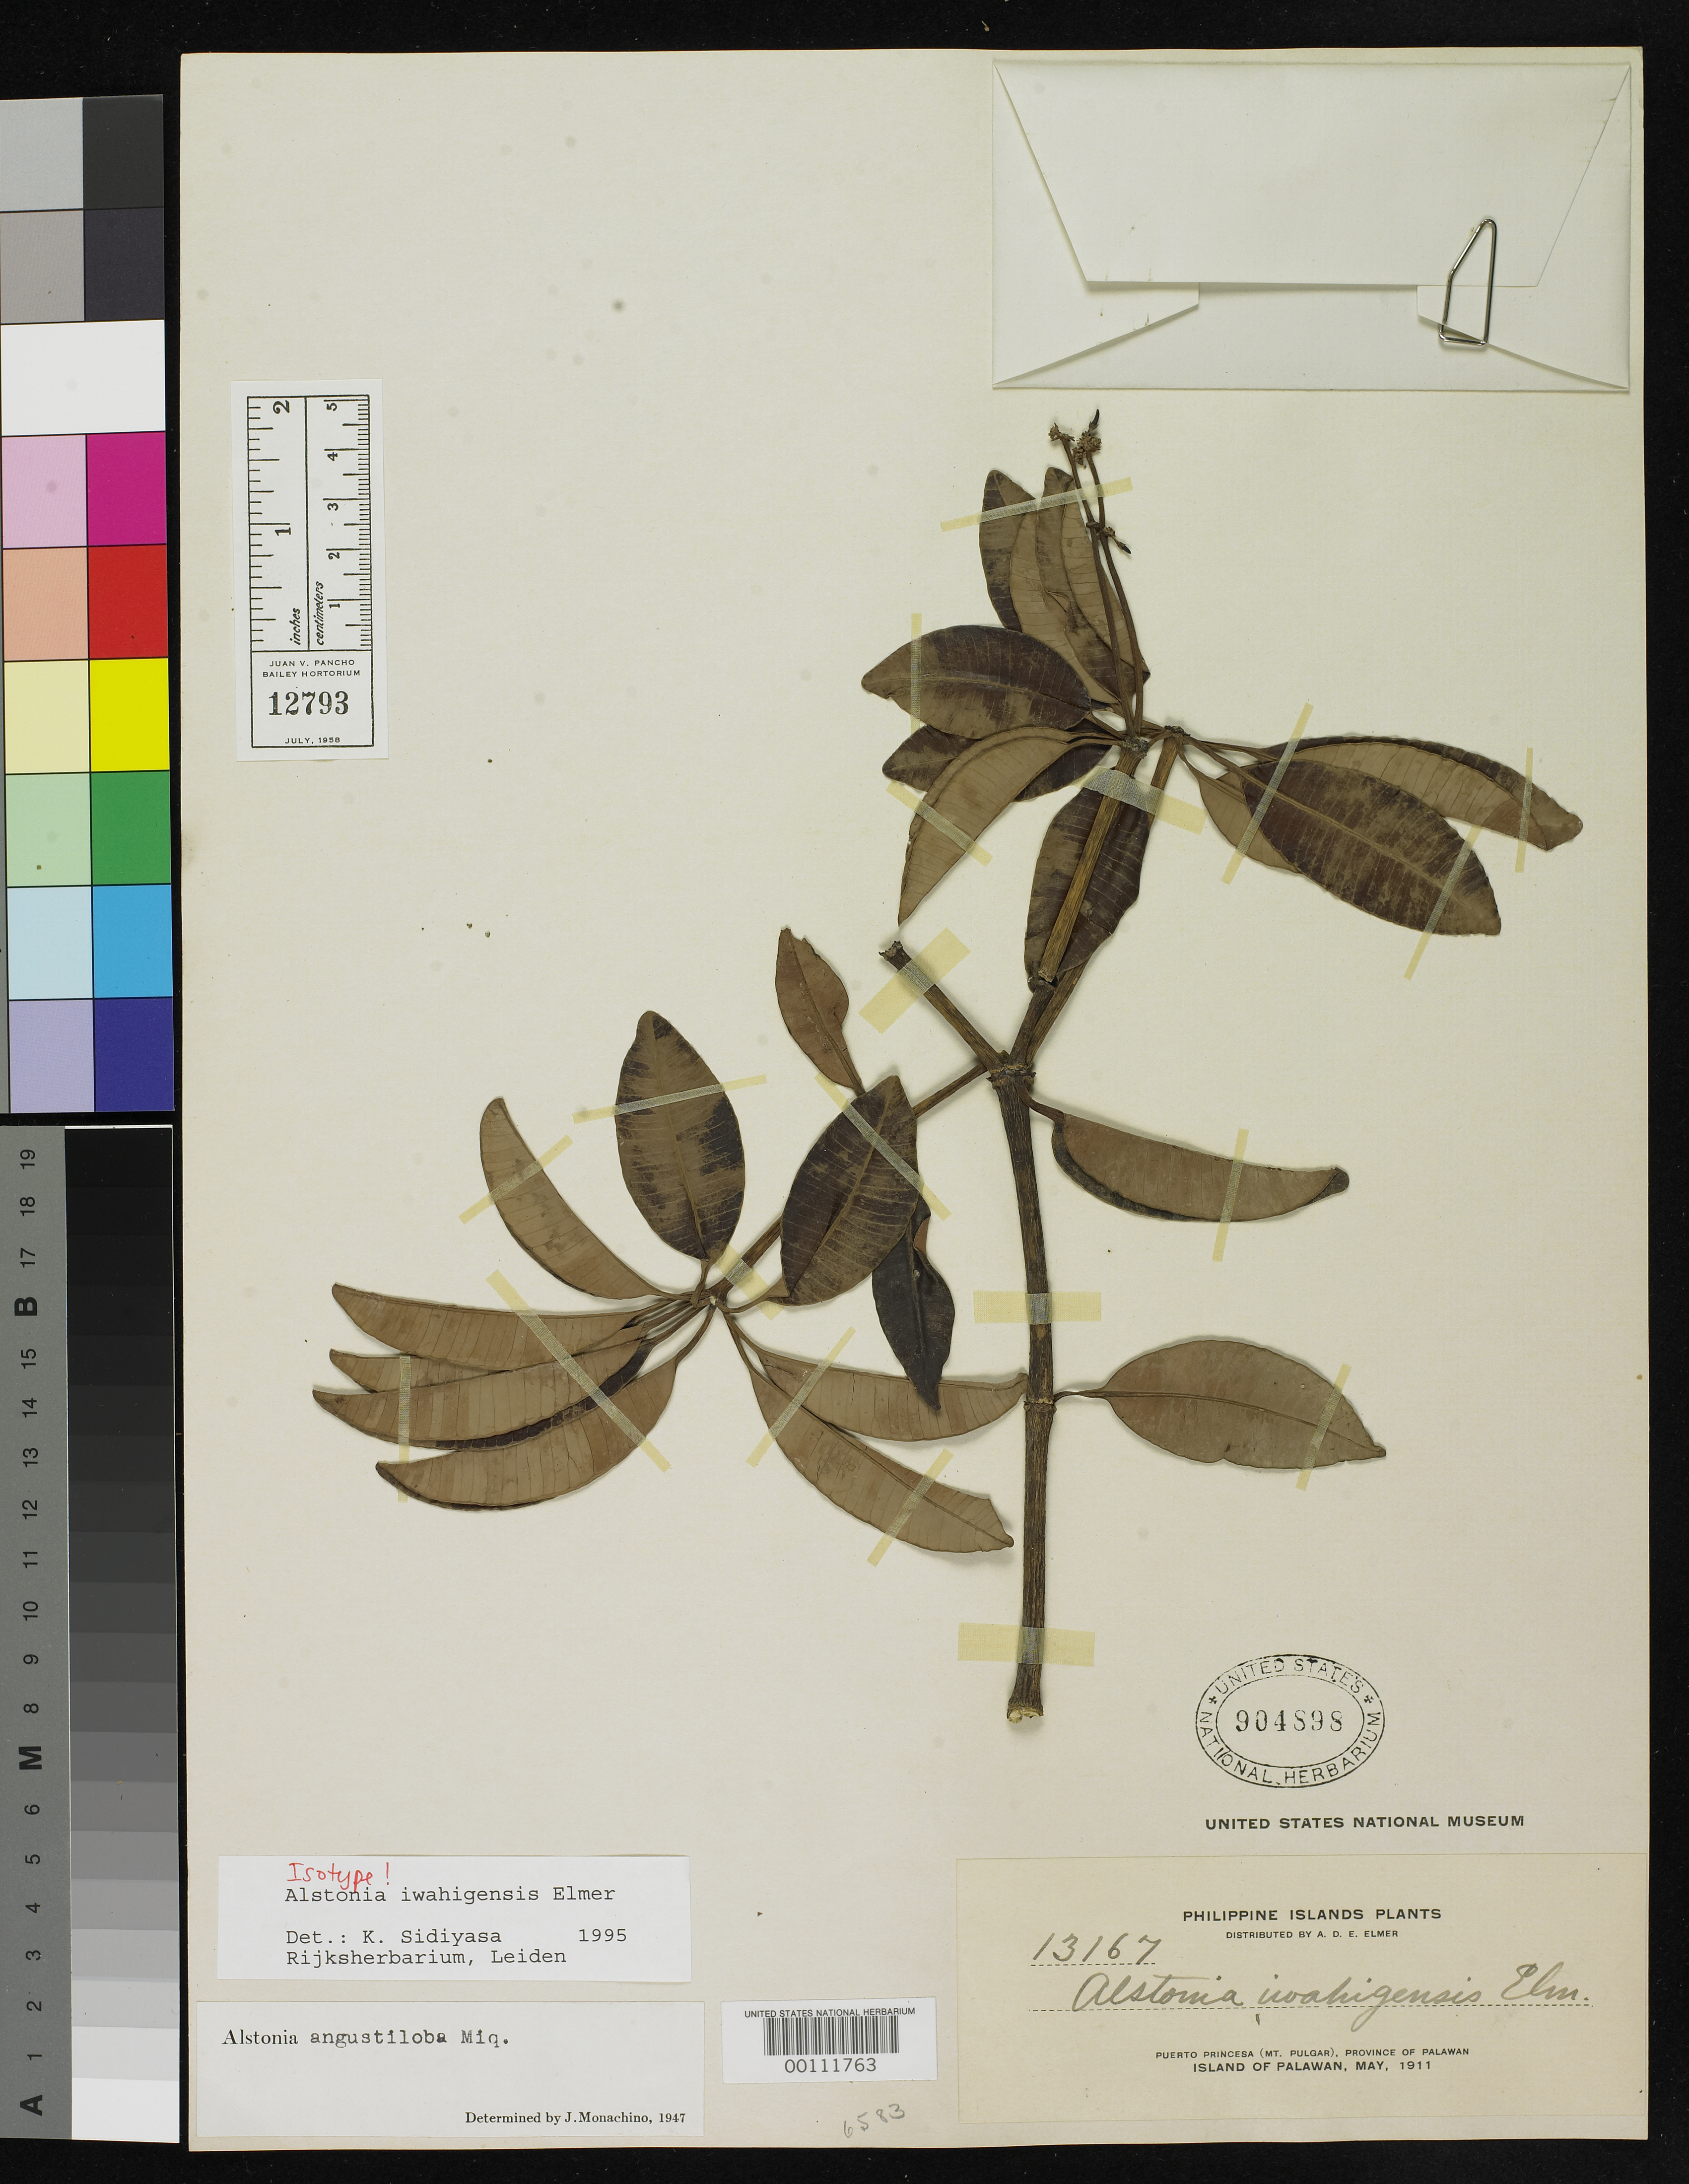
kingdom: Plantae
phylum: Tracheophyta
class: Magnoliopsida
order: Gentianales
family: Apocynaceae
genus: Alstonia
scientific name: Alstonia iwahigensis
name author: Elmer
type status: Isolectotype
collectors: A. D. E. Elmer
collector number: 13167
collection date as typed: Mar 1911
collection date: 1911-03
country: Philippines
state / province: Mimaropa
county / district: Palawan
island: Palawan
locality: Puerto Princesa (Mt. Pulgar).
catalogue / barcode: US 904898